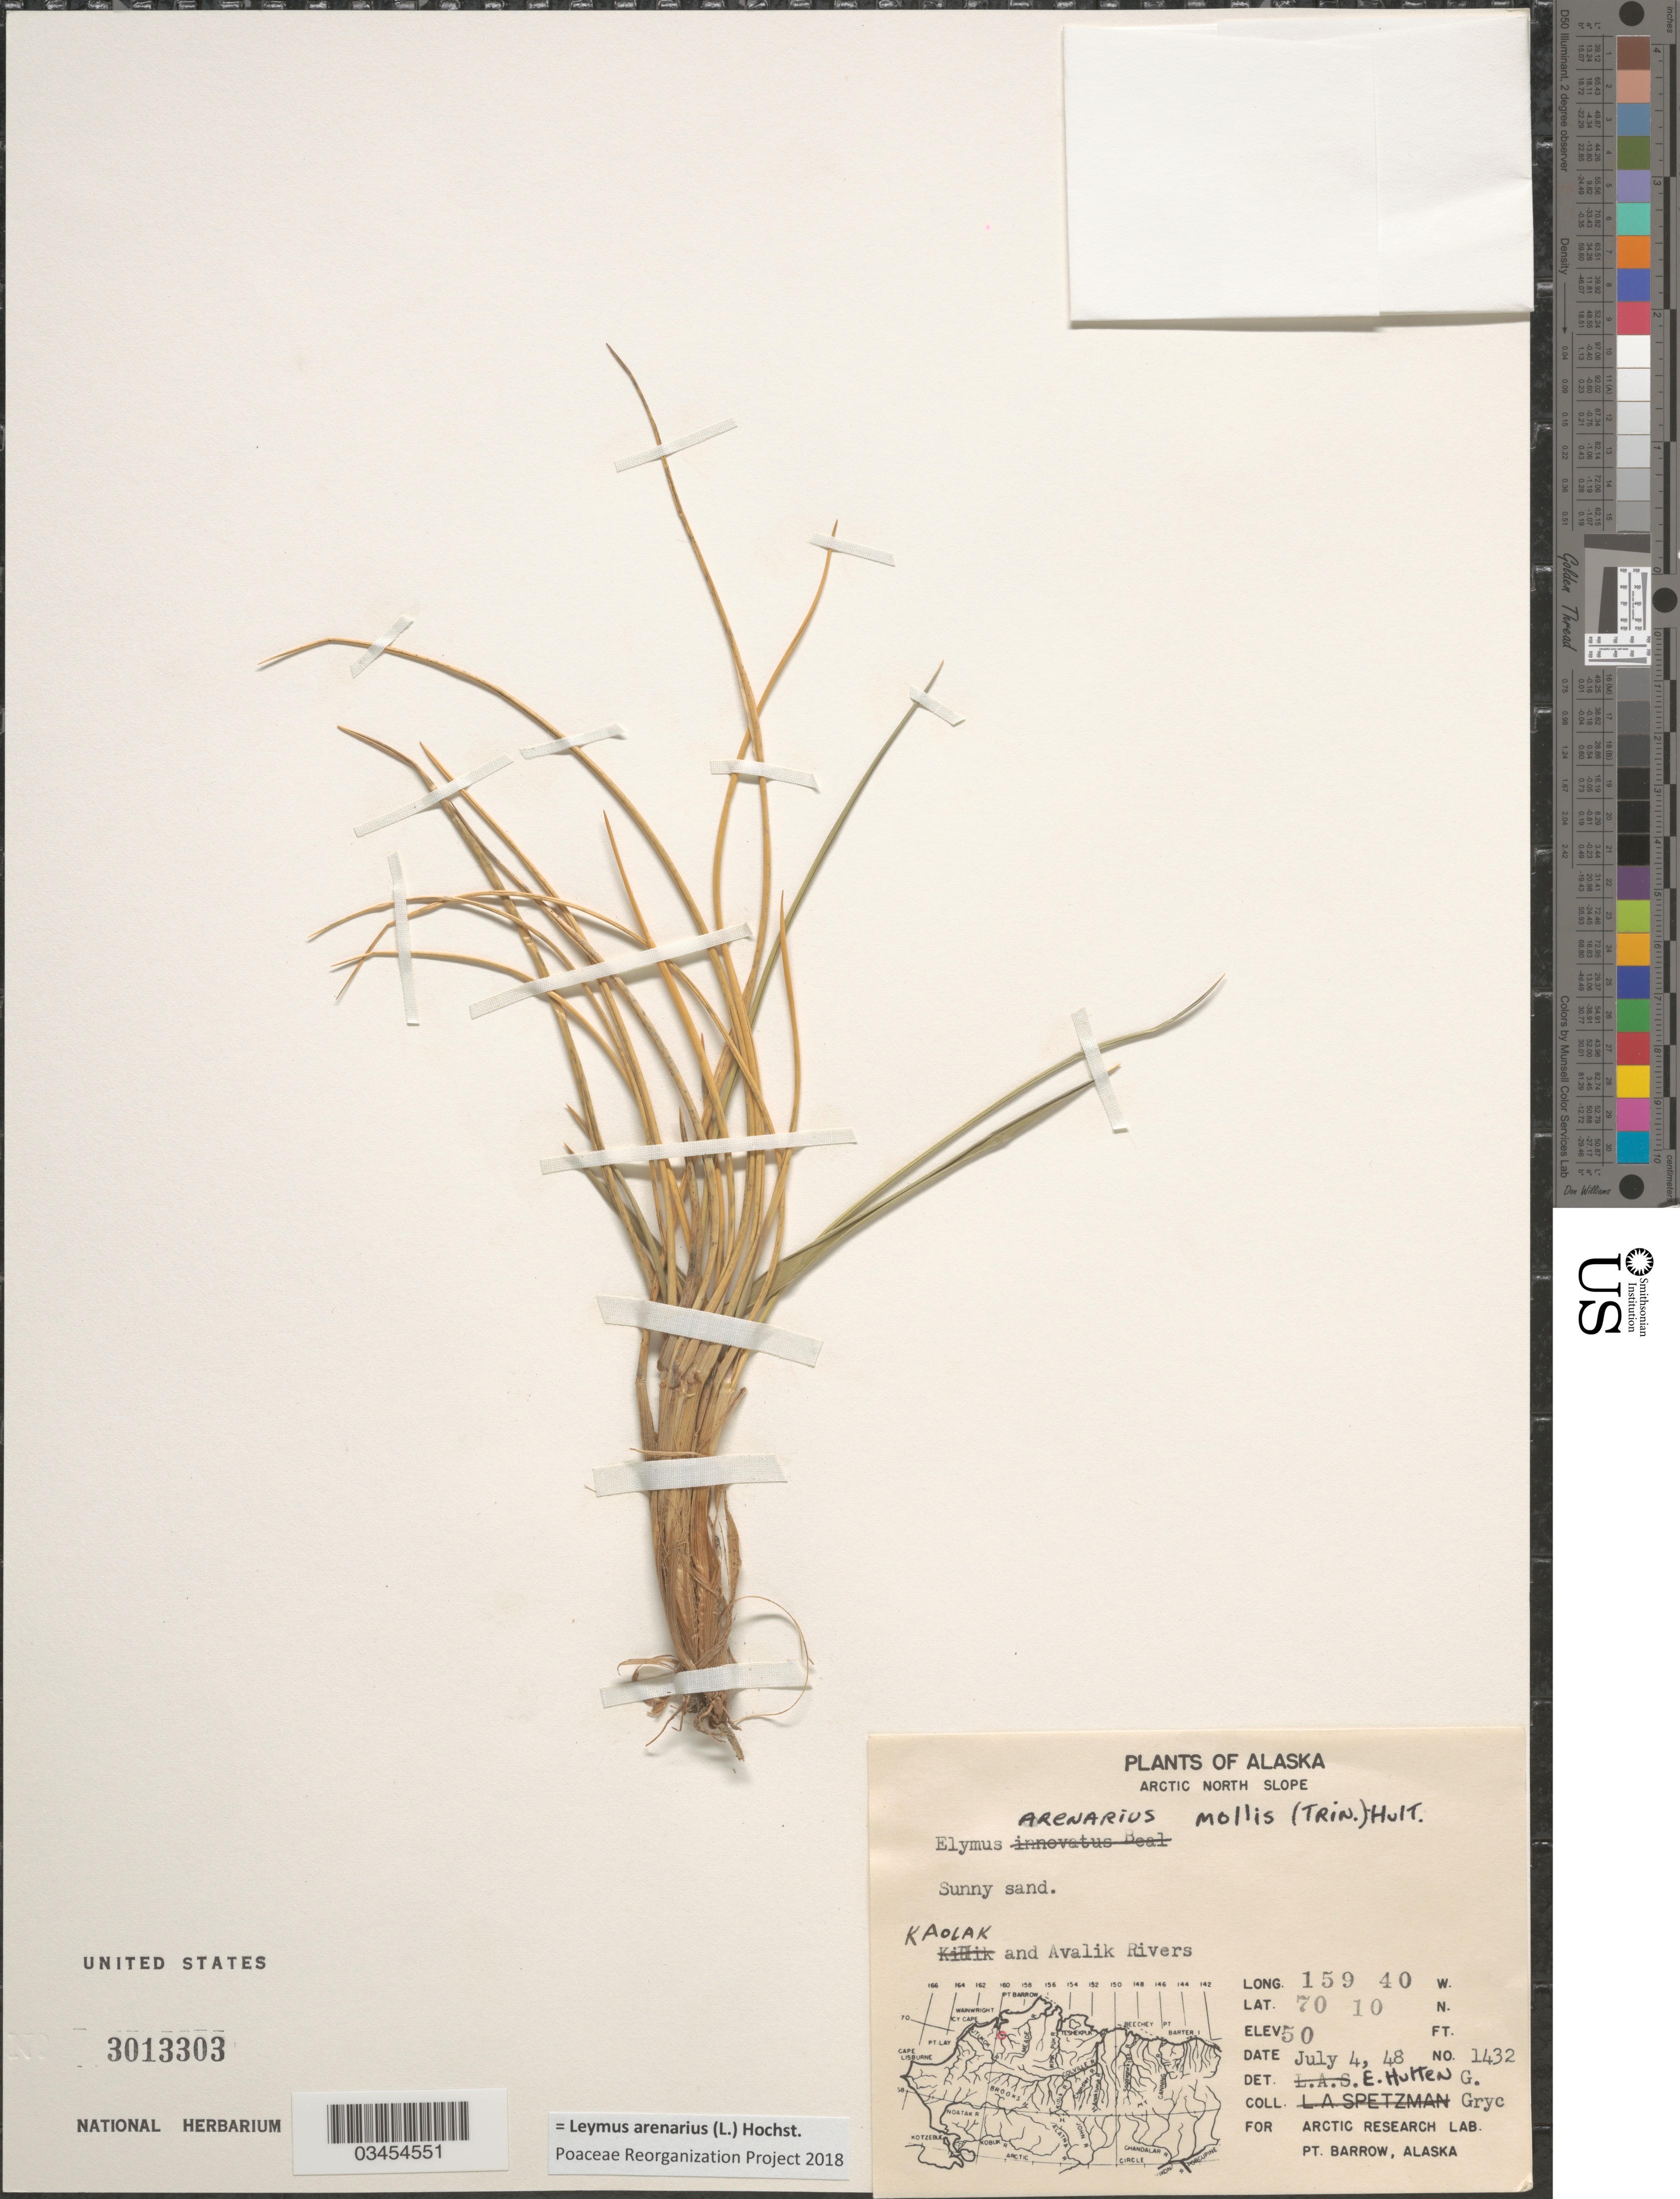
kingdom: Plantae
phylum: Tracheophyta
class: Liliopsida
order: Poales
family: Poaceae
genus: Leymus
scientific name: Leymus mollis subsp. villosissimus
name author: (Scribn.) Á. Löve & D. Löve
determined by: Soreng, Robert J., Research Associate (BOT), Smithsonian Institution - National Museum of Natural History (UNITED STATES)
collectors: G. Gryc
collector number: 1432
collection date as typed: Transcribed d/m/y: 4/7/48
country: United States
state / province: Alaska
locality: Arctic North Slope. Sunny sand. Kaolak and Avalik Rivers.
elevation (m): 15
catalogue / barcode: US 3013303